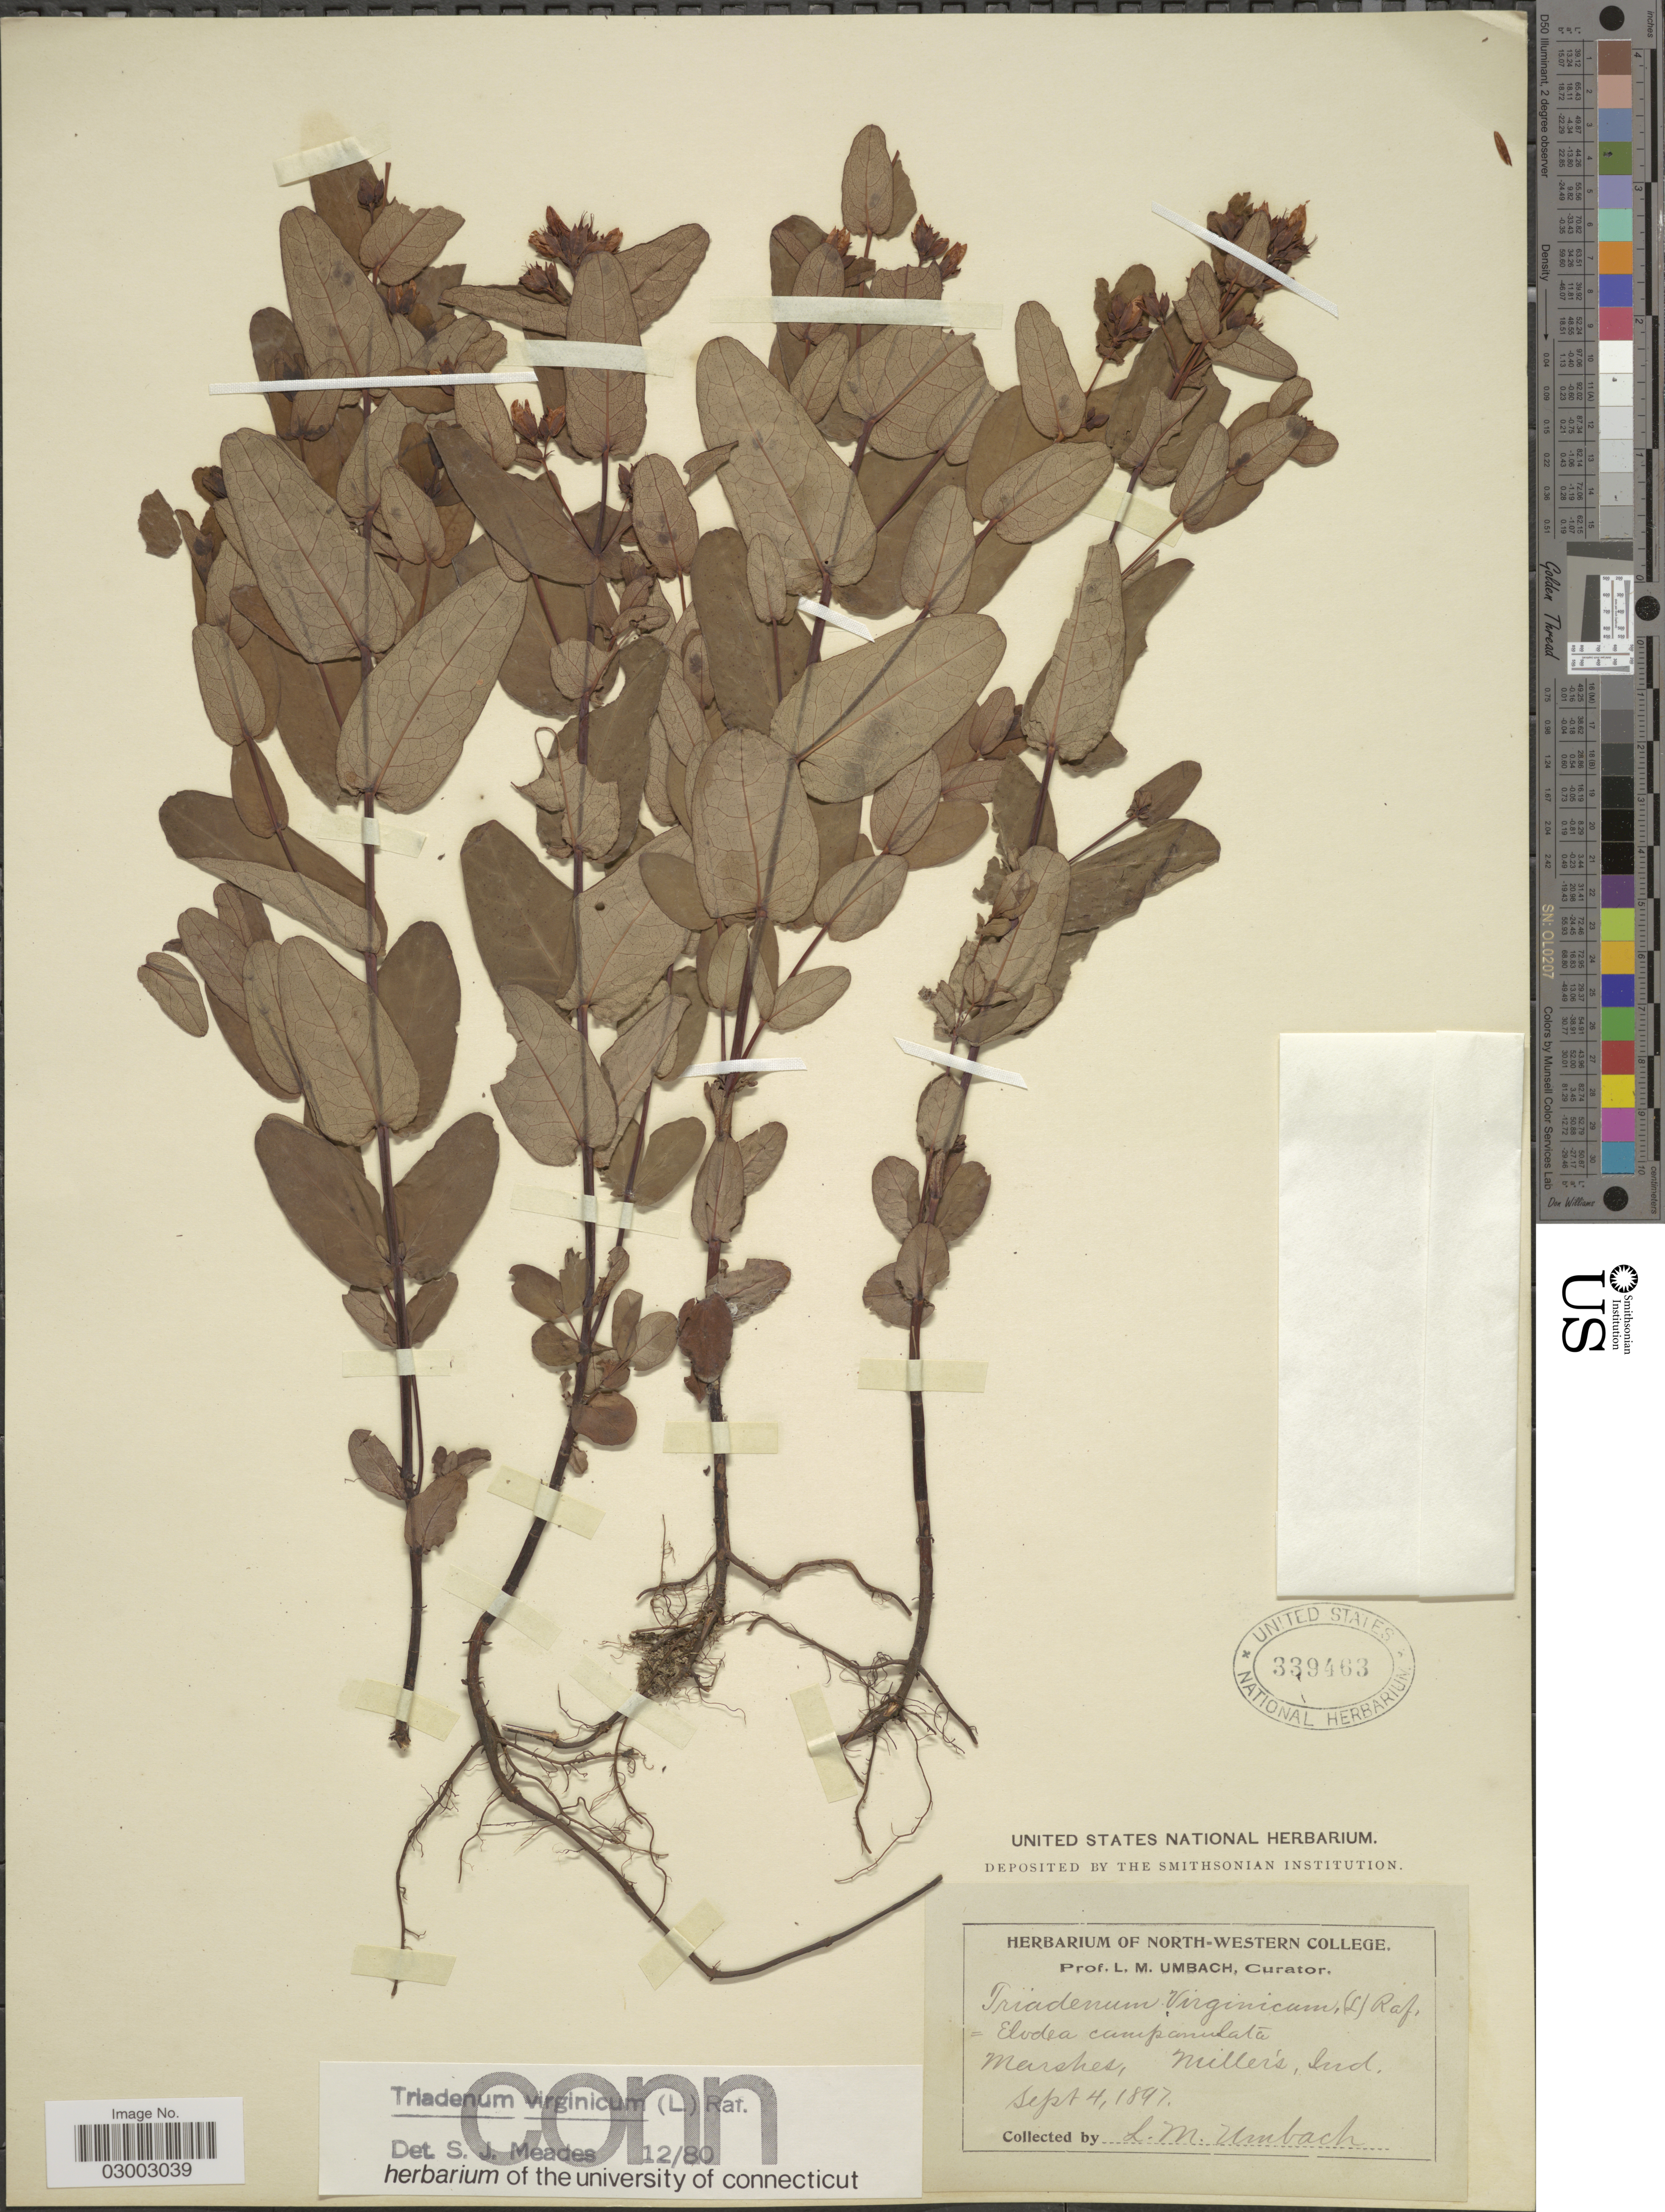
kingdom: Plantae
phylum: Tracheophyta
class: Magnoliopsida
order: Malpighiales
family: Hypericaceae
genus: Hypericum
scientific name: Hypericum virginicum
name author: L.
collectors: L. M. Umbach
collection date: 1897-09-04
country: United States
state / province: Indiana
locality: Marshes, Miller's.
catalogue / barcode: US 339463